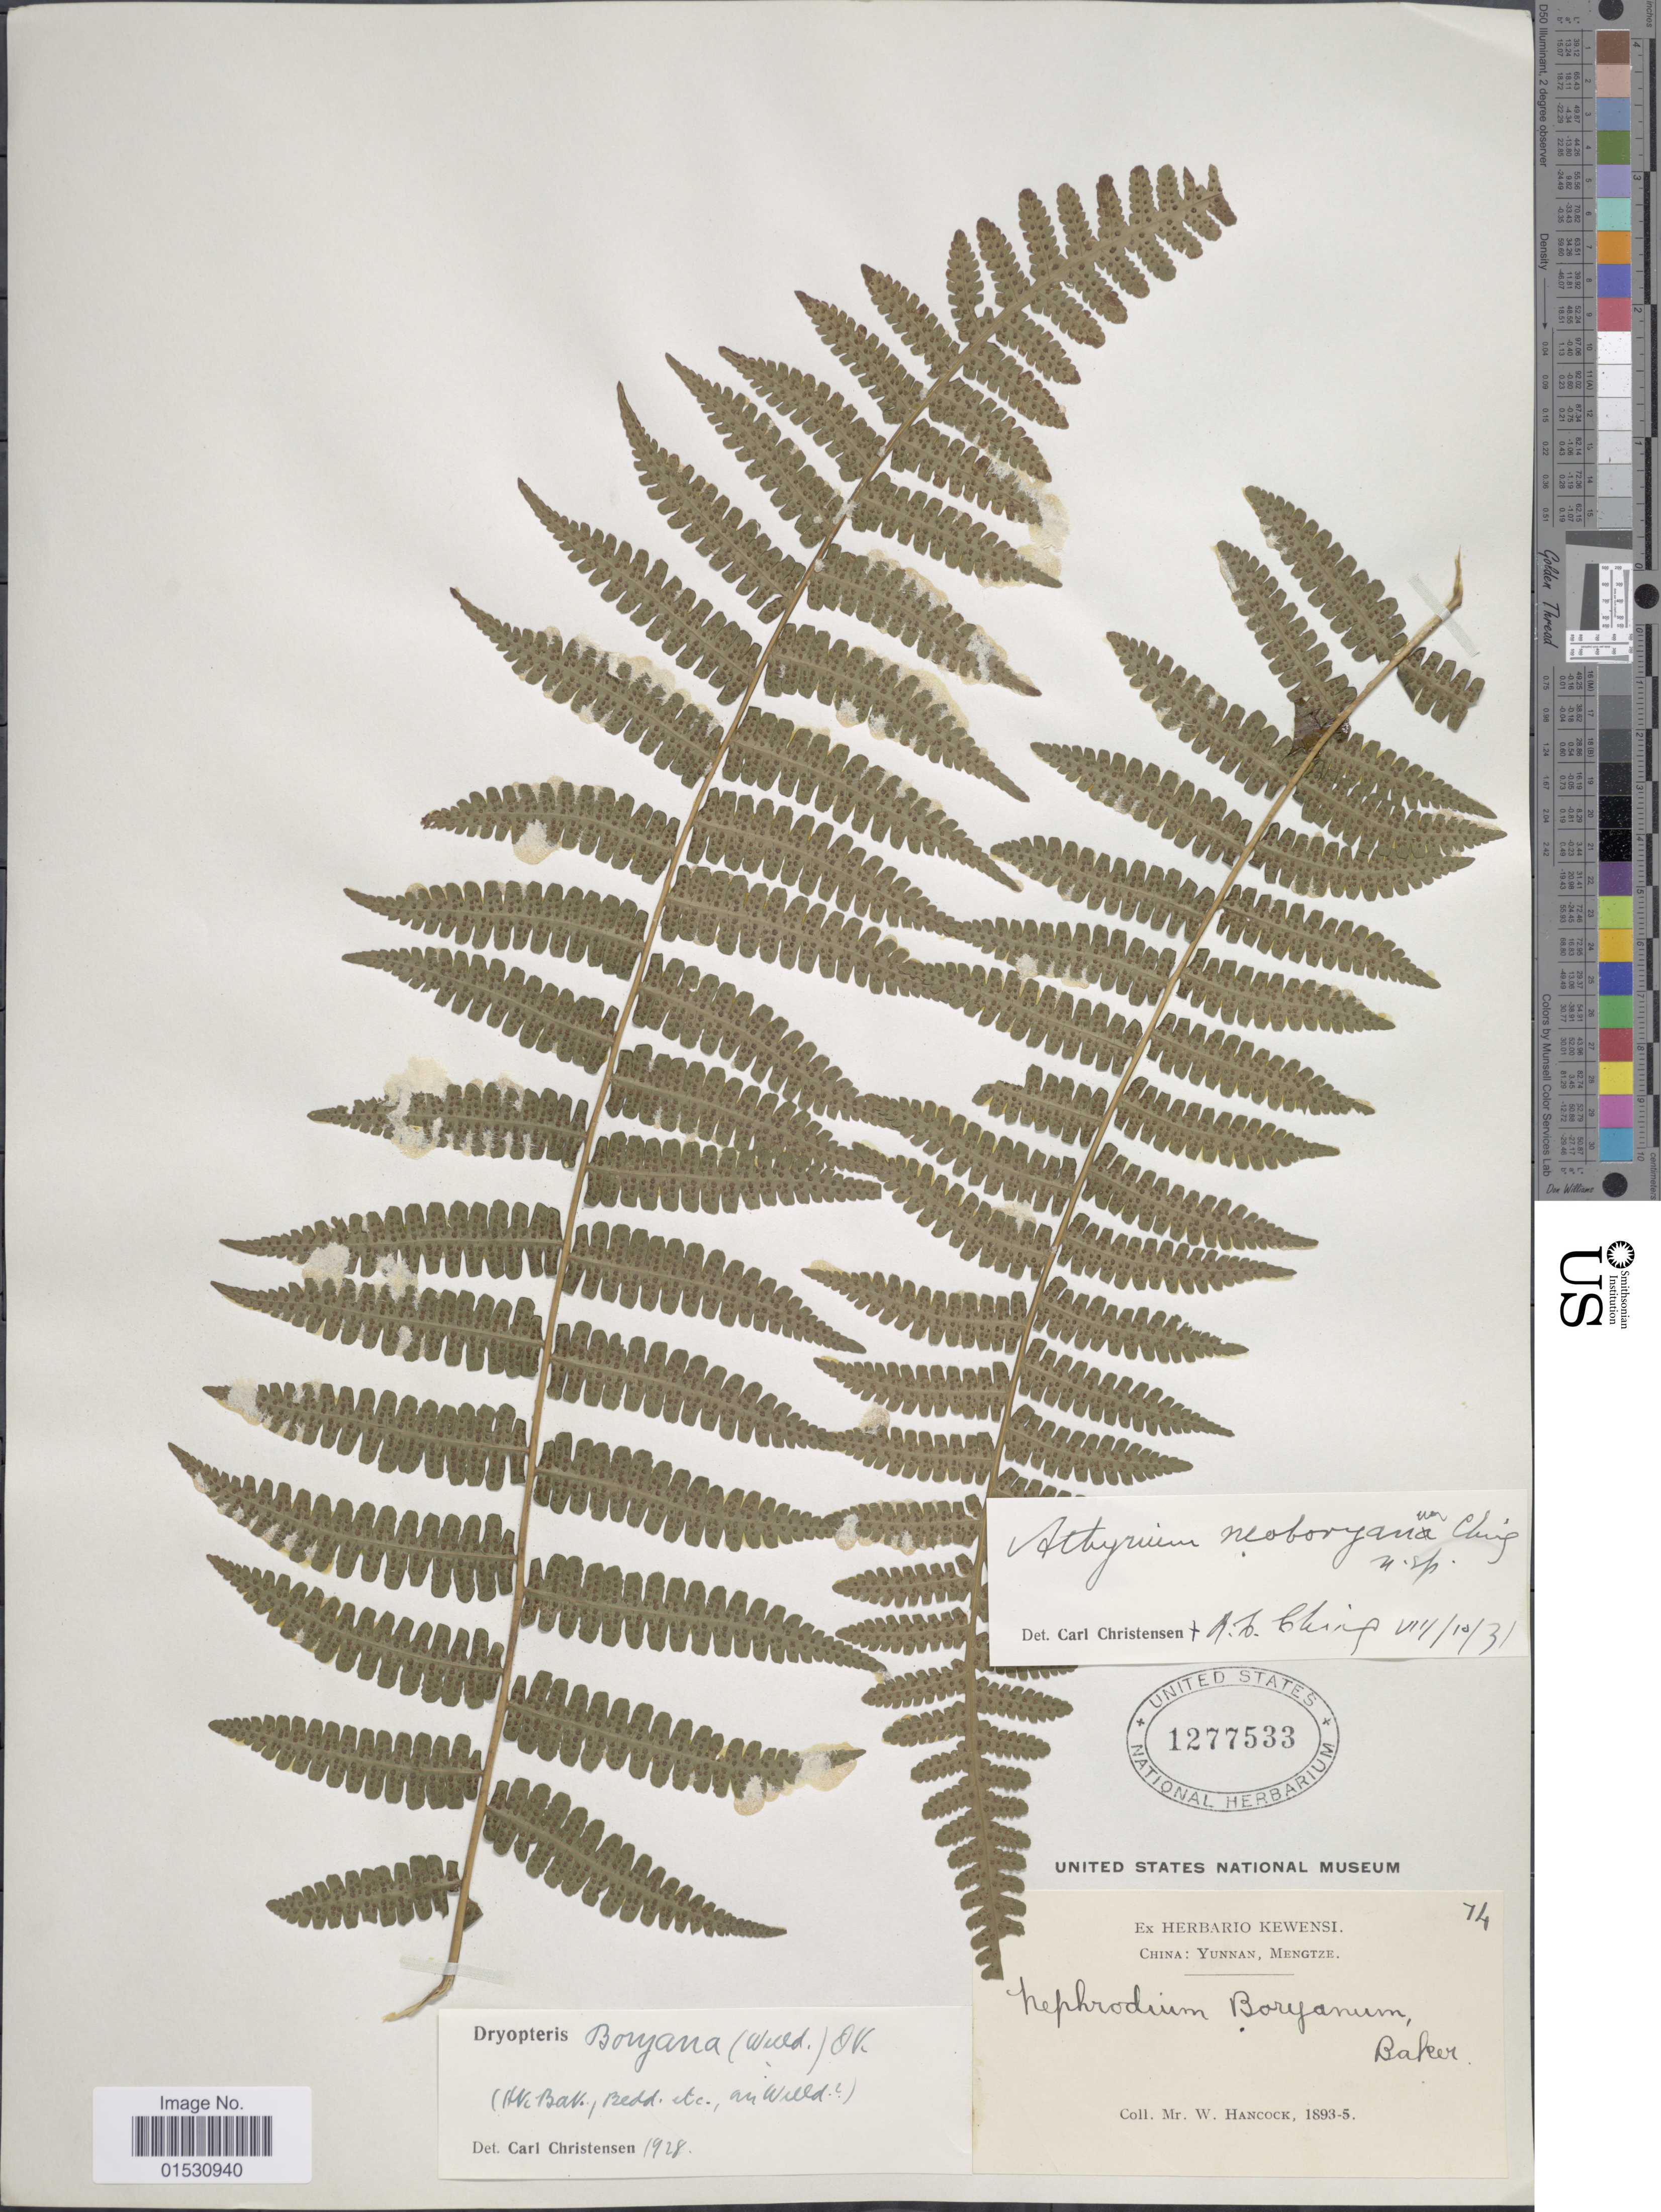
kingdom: Plantae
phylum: Tracheophyta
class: Polypodiopsida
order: Polypodiales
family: Athyriaceae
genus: Athyrium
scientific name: Athyrium neoboryanum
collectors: W. Hancock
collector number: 74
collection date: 1893/1895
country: China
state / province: Yunnan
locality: Mengtze.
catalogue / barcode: US 1277533